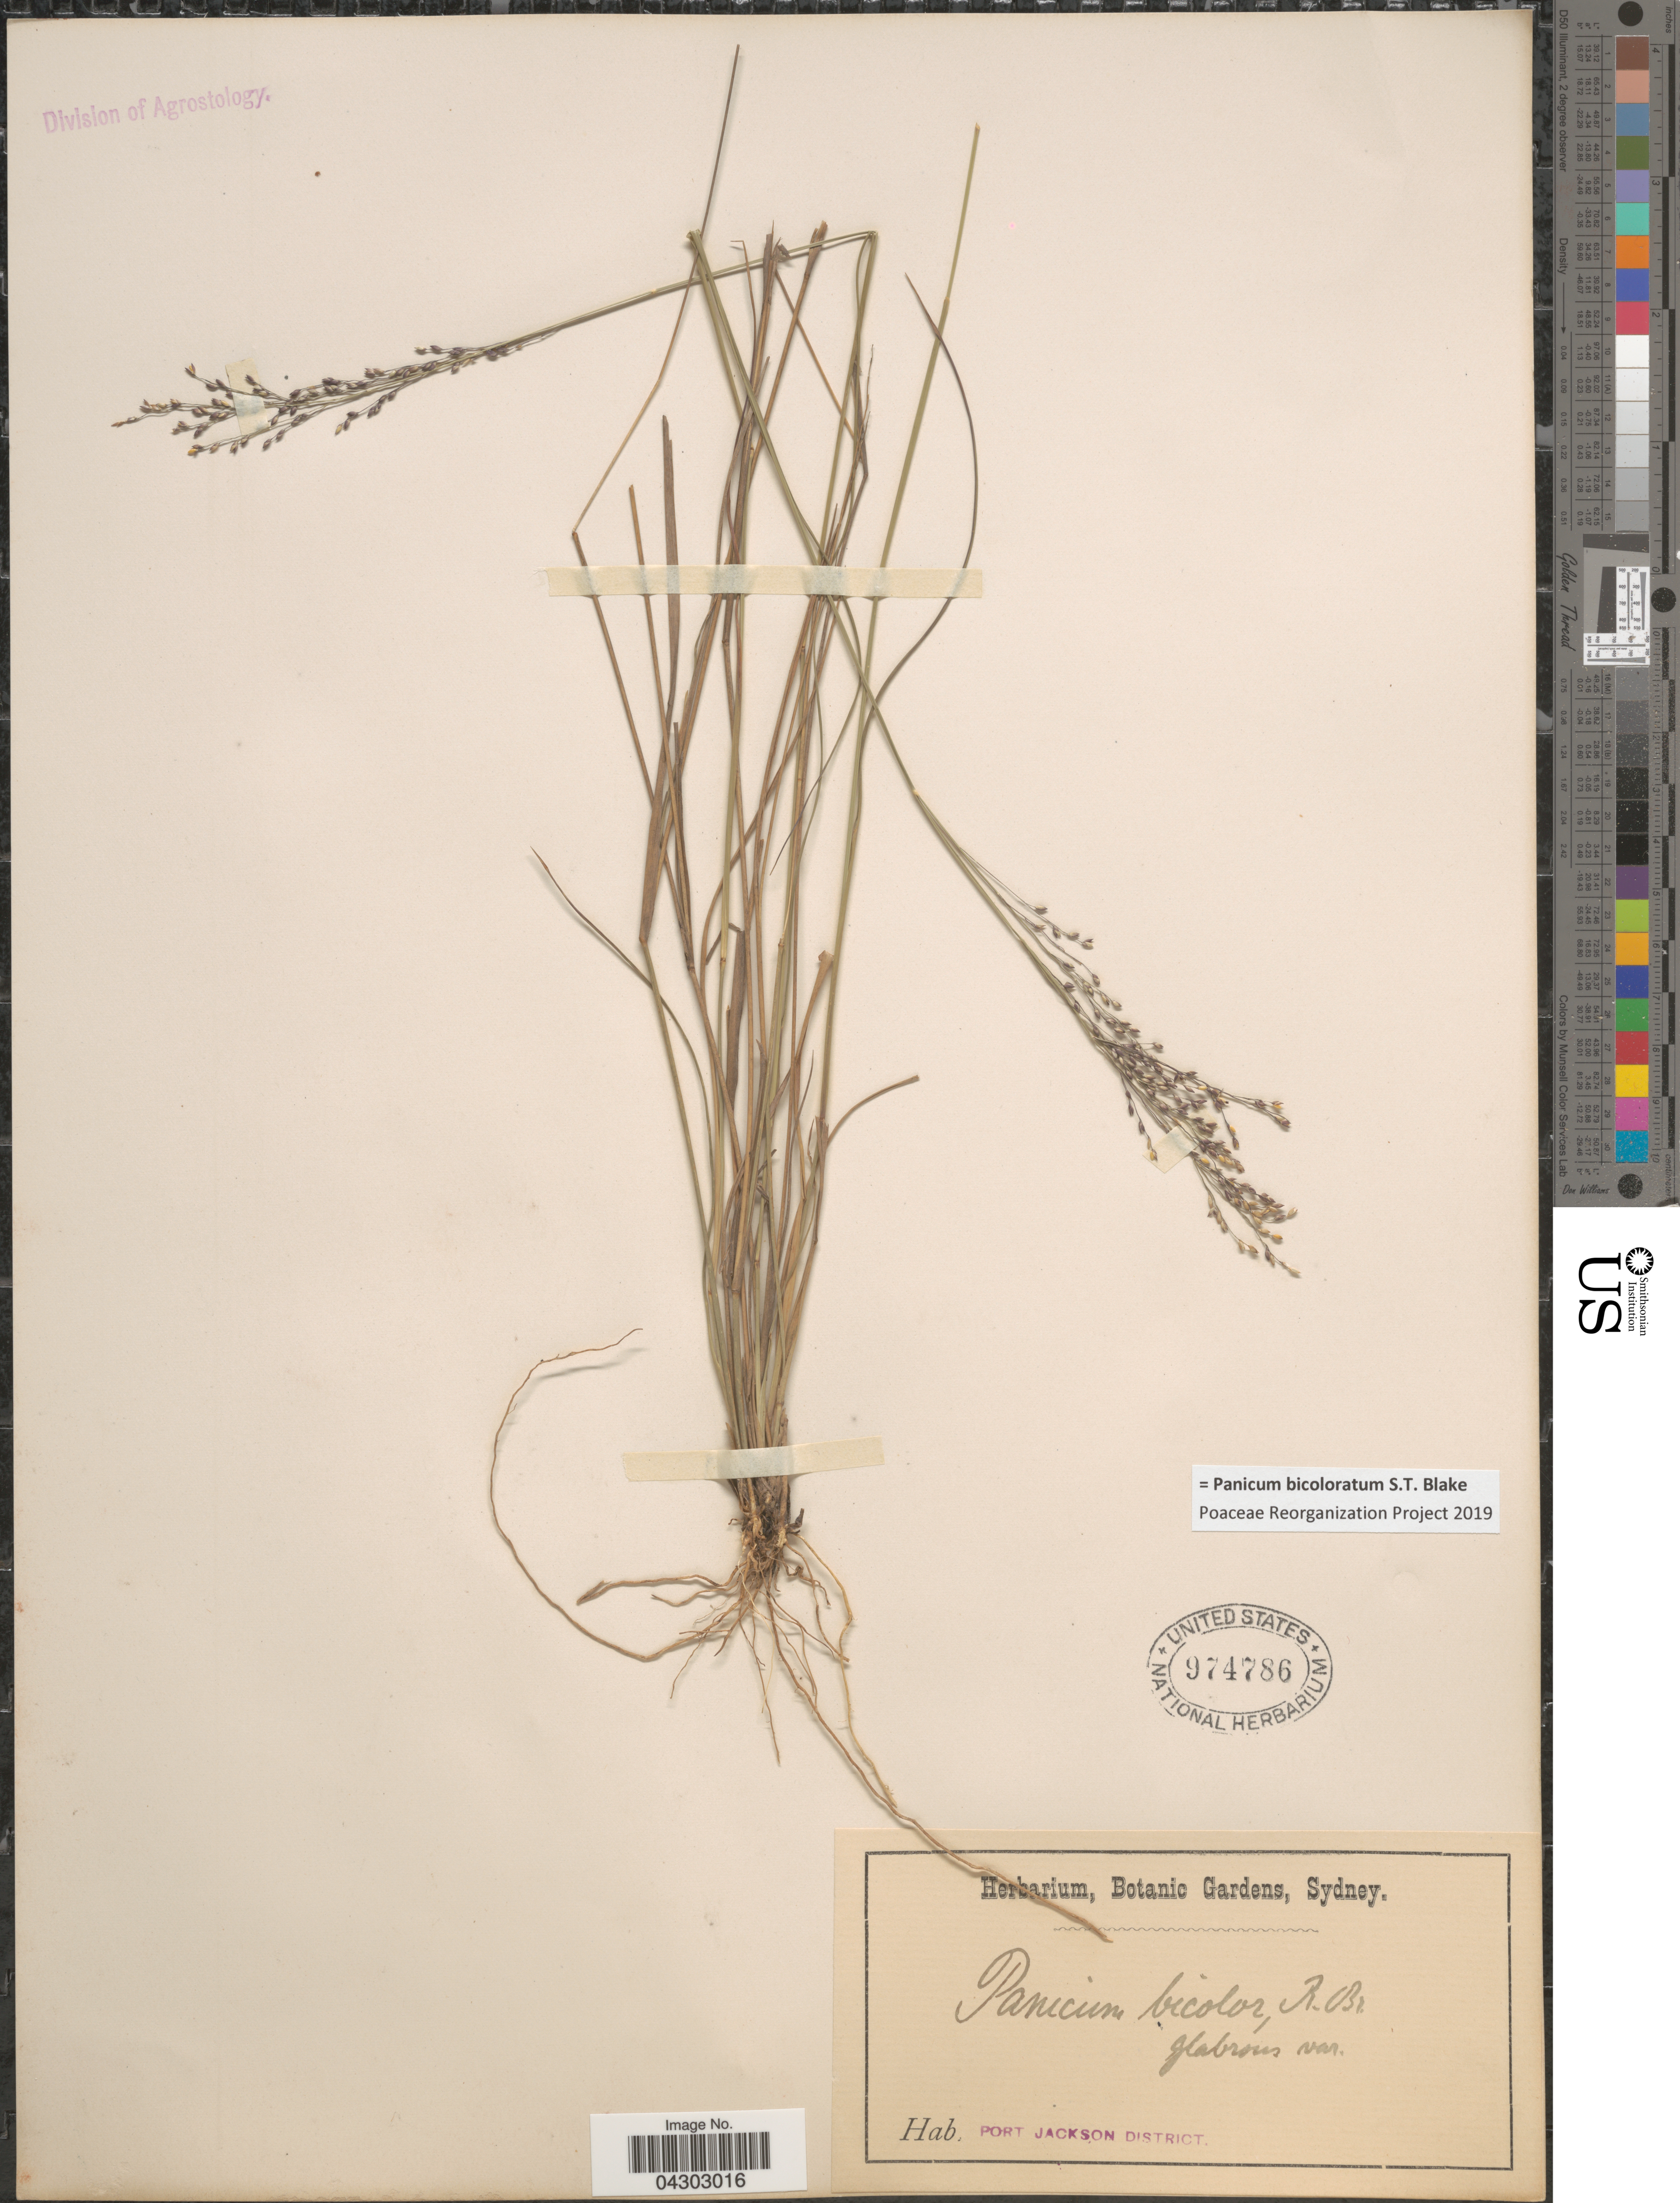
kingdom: Plantae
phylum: Tracheophyta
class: Liliopsida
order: Poales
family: Poaceae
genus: Panicum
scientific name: Panicum bicoloratum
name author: S.T. Blake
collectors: ex Herb. Bot. Gard. Sydney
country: Australia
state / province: New South Wales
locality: Port Jackson District.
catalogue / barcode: US 974786